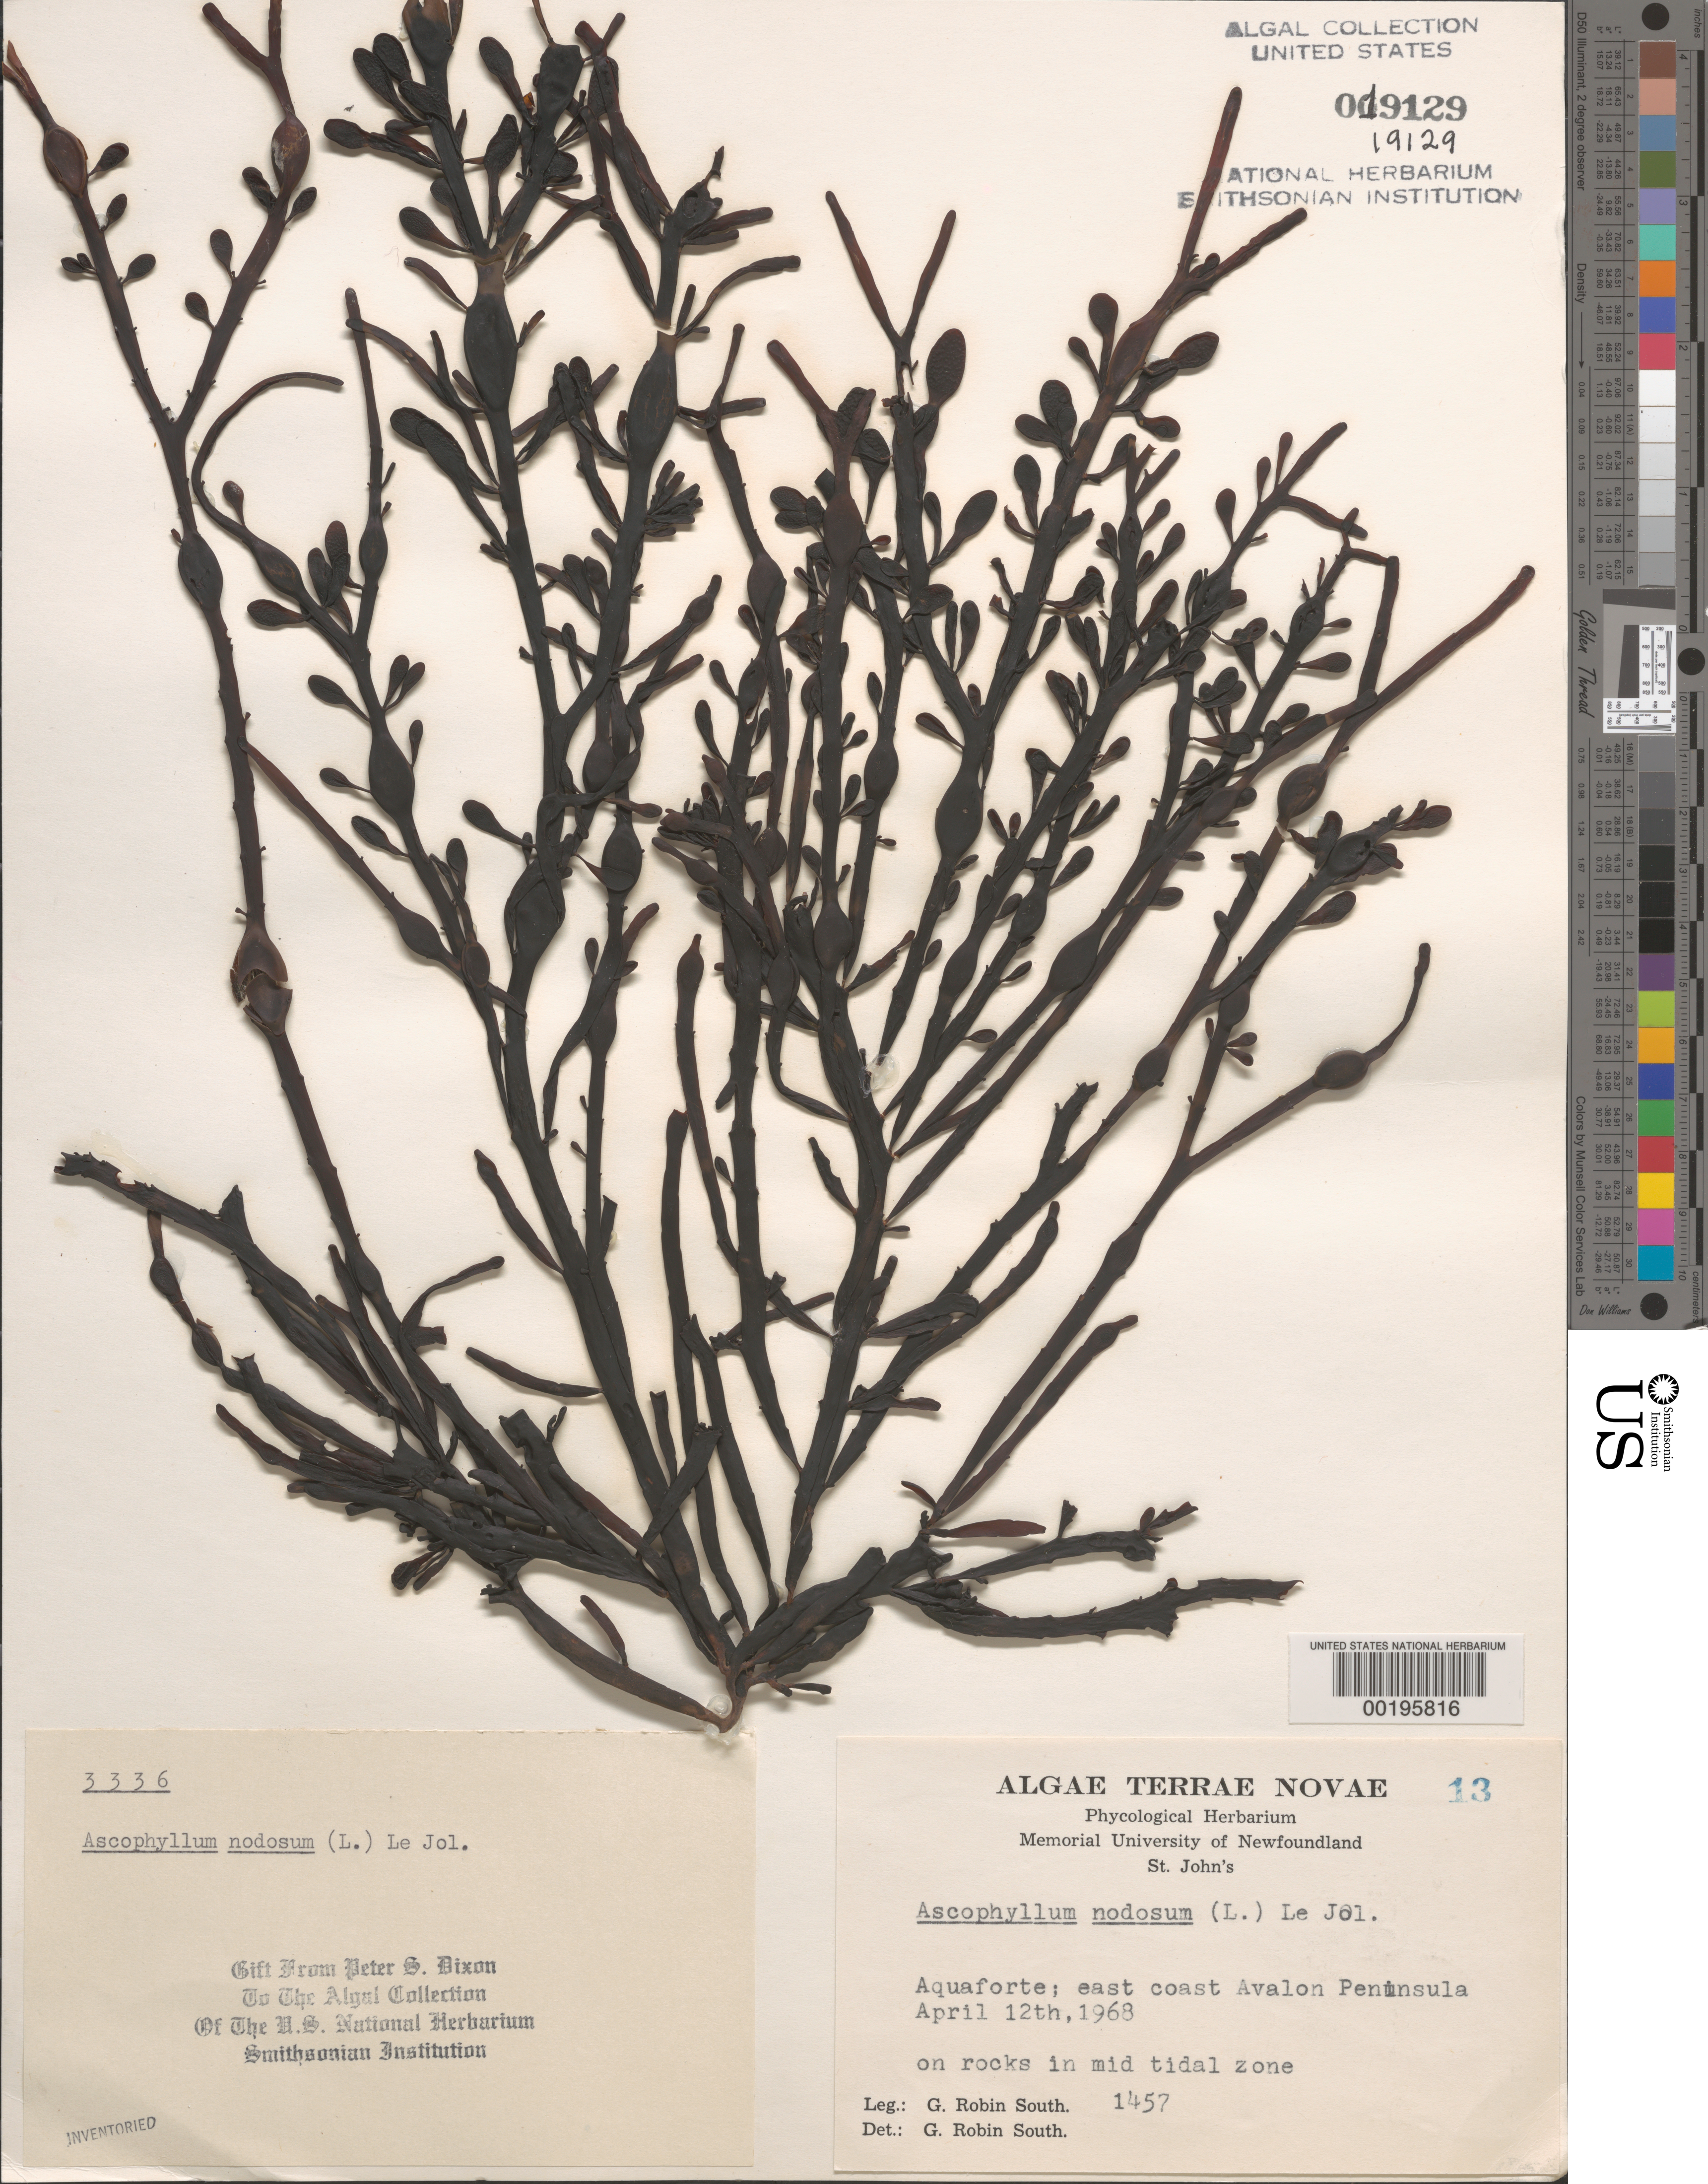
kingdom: Chromista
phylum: Ochrophyta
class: Phaeophyceae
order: Fucales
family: Fucaceae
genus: Ascophyllum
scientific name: Ascophyllum nodosum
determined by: South, G. R.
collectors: G. R. South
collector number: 1457 & PSD 3336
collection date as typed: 12 Apr 1968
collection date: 1968-04-12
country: Canada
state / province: Newfoundland and Labrador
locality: Aquaforte, Avalon Peninsula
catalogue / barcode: US 19129